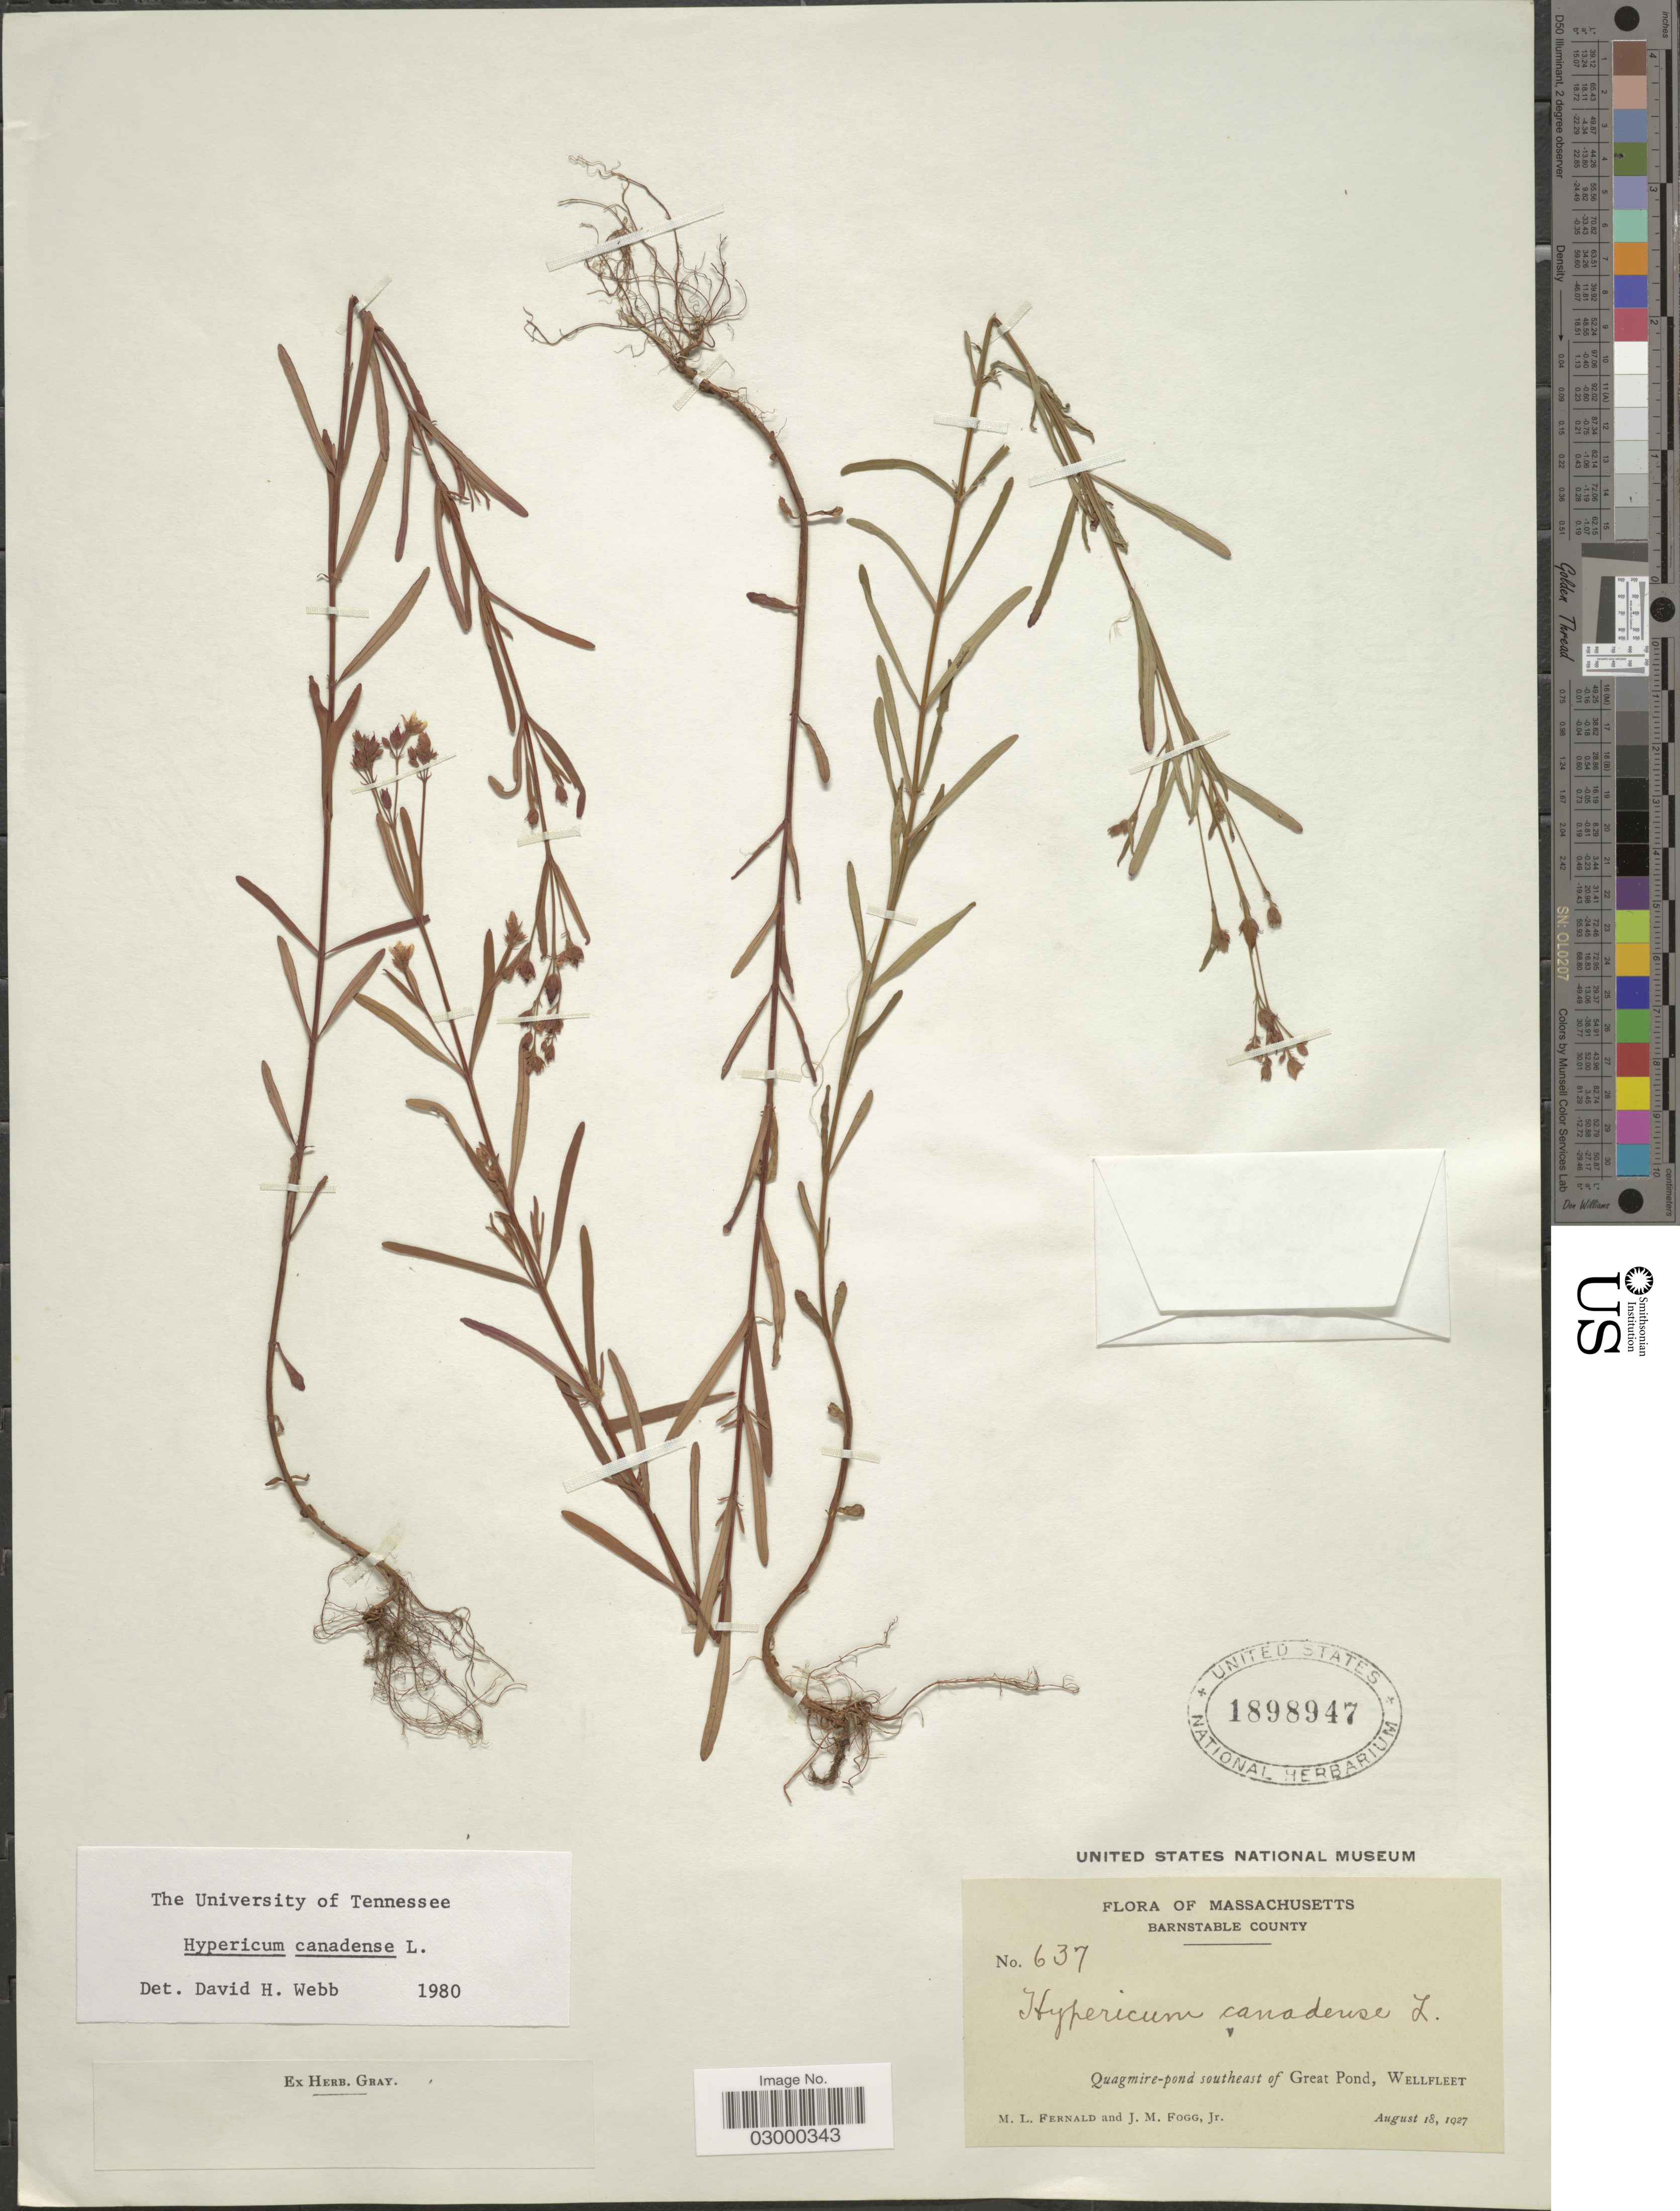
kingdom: Plantae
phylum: Tracheophyta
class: Magnoliopsida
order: Malpighiales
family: Hypericaceae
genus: Hypericum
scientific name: Hypericum canadense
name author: L.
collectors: M. L. Fernald & J. Fogg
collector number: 637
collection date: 1927-08-18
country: United States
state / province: Massachusetts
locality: Barnstable County, Quagmire-pond southeast of Great Pond, Wellfleet.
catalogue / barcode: US 1898947